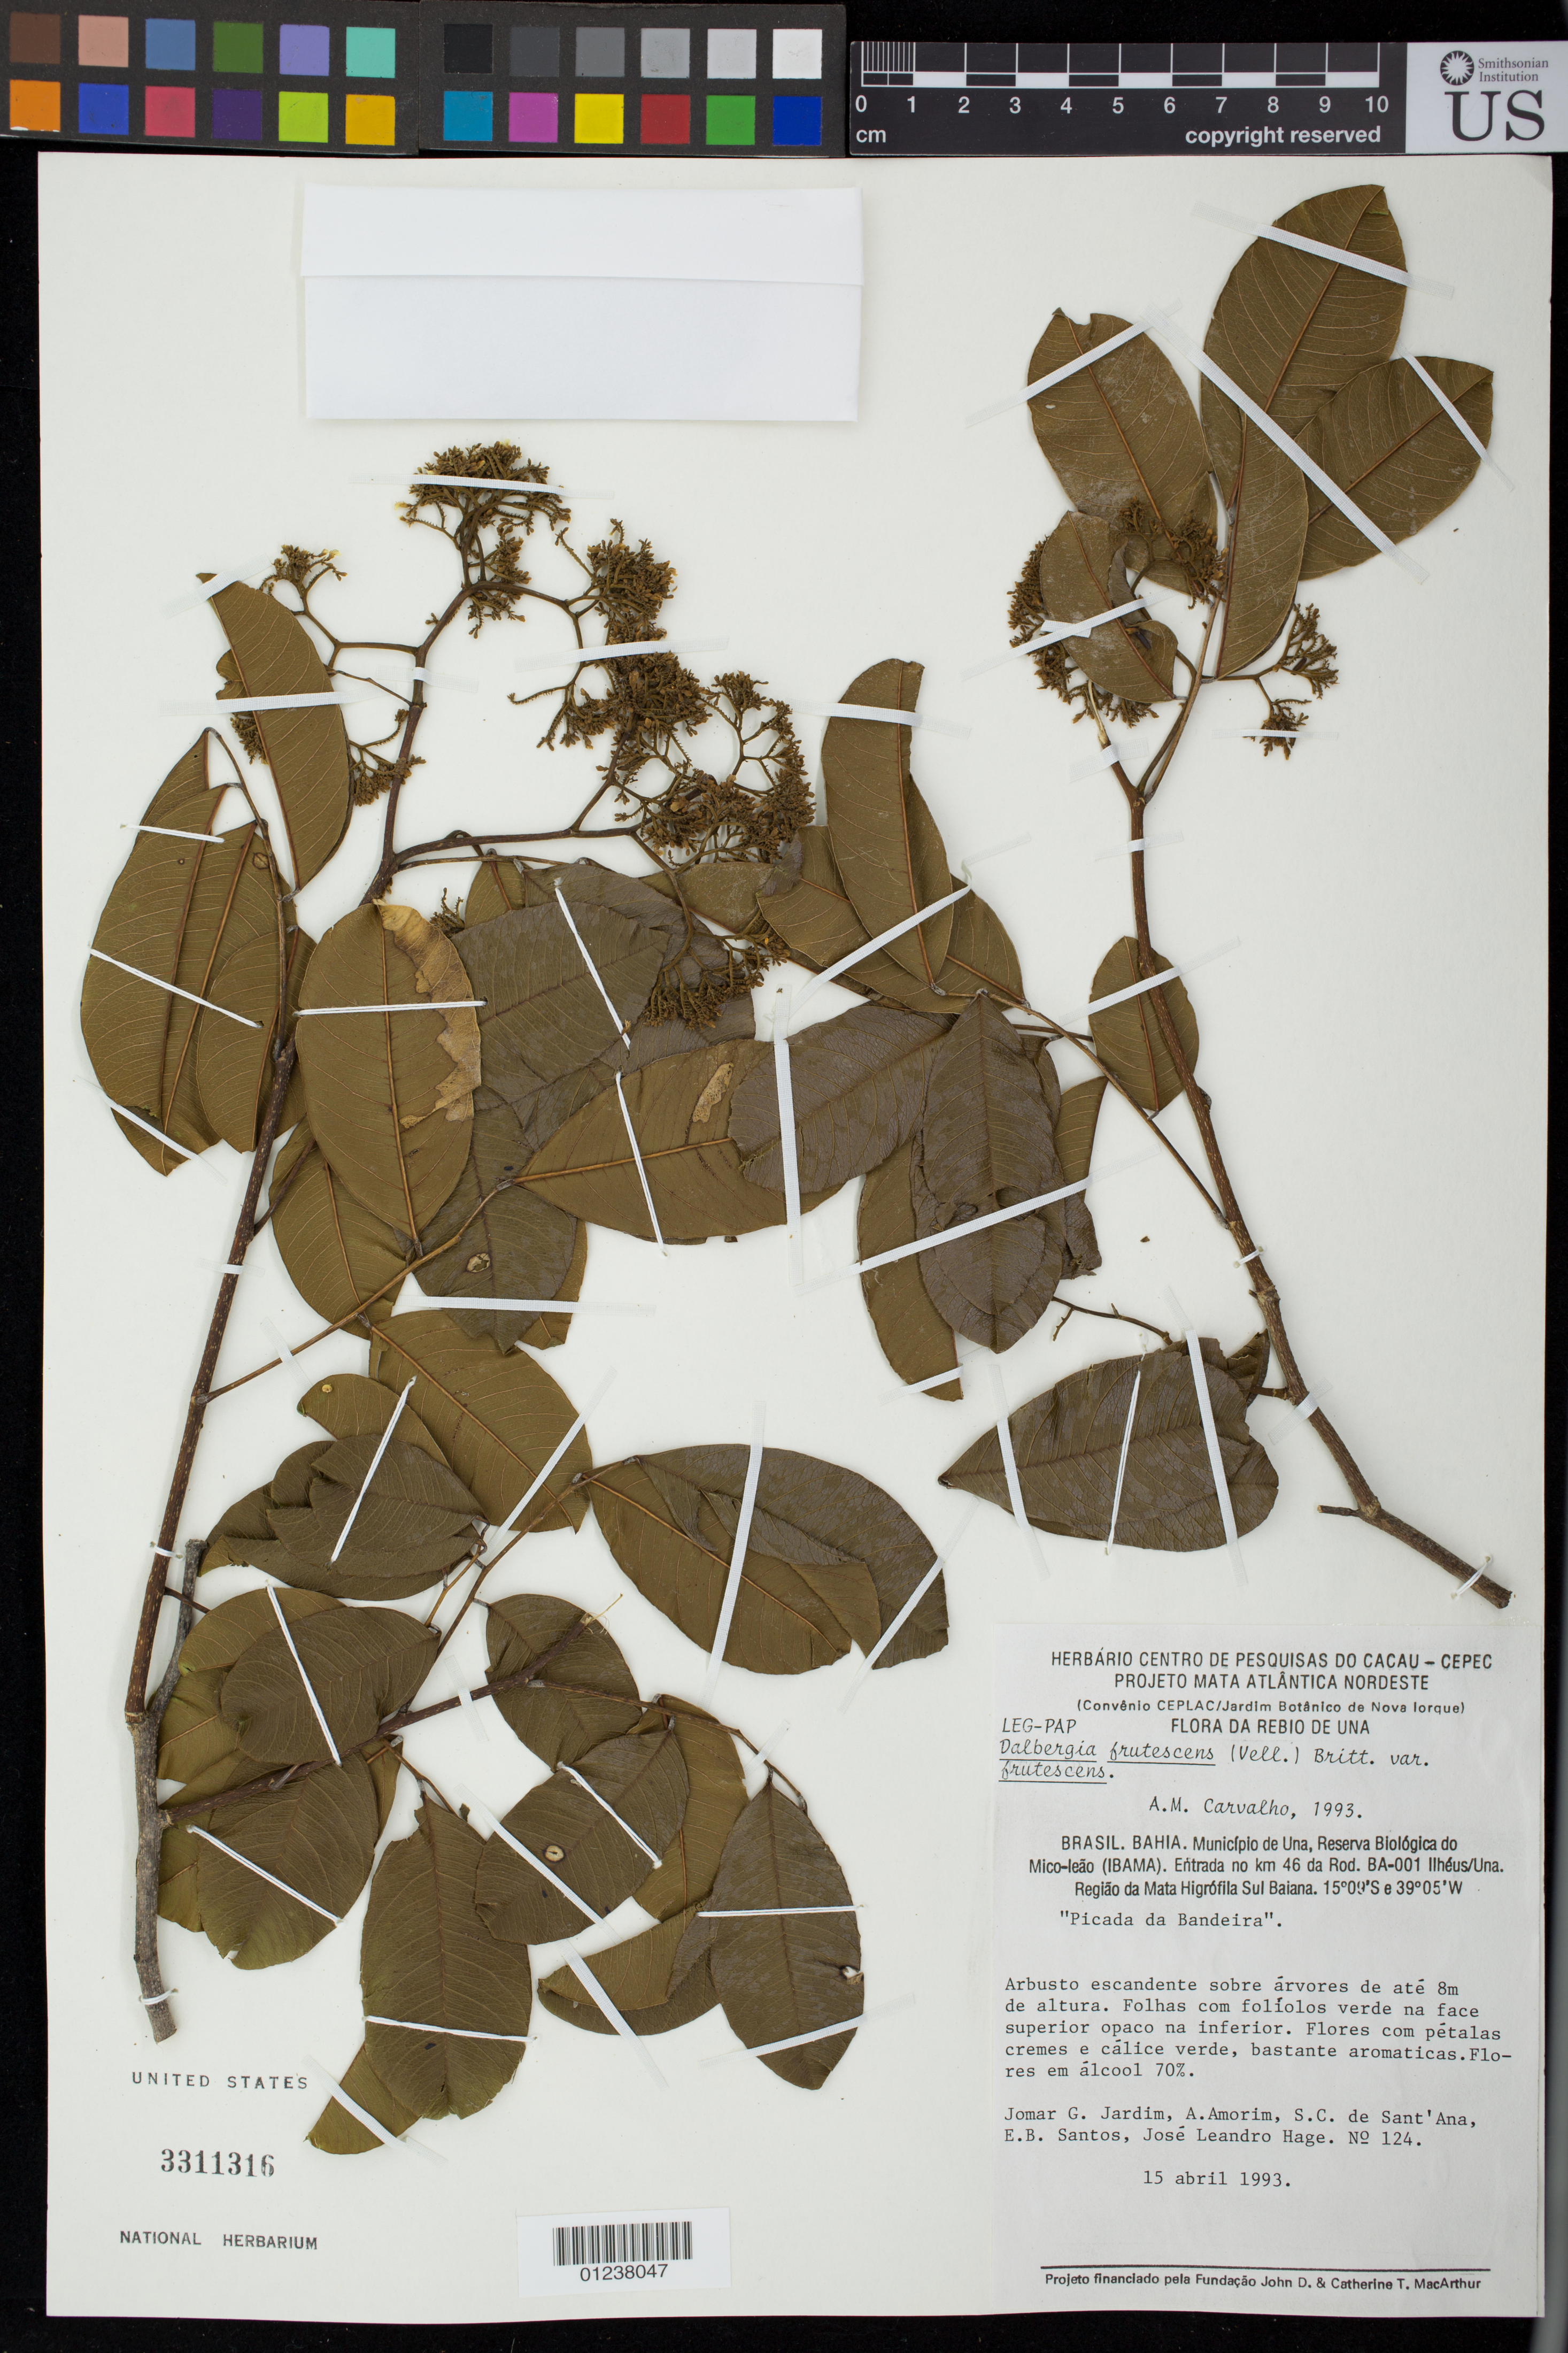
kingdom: Plantae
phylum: Tracheophyta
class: Magnoliopsida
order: Fabales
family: Fabaceae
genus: Dalbergia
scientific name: Dalbergia frutescens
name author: (Vell.) Britton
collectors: J. Jardim, A. M. Amorim, S. C. Sant'Ana, E. B. Santos & J. L. Hage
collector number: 124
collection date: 1993-04-15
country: Brazil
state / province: Bahia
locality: Município de Una, Reserva Biológico do Mico-leão (BAMA). Entrada no km 46 da Rod.BA-001. BA-001 Ilhéus/Una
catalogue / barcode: US 3311316